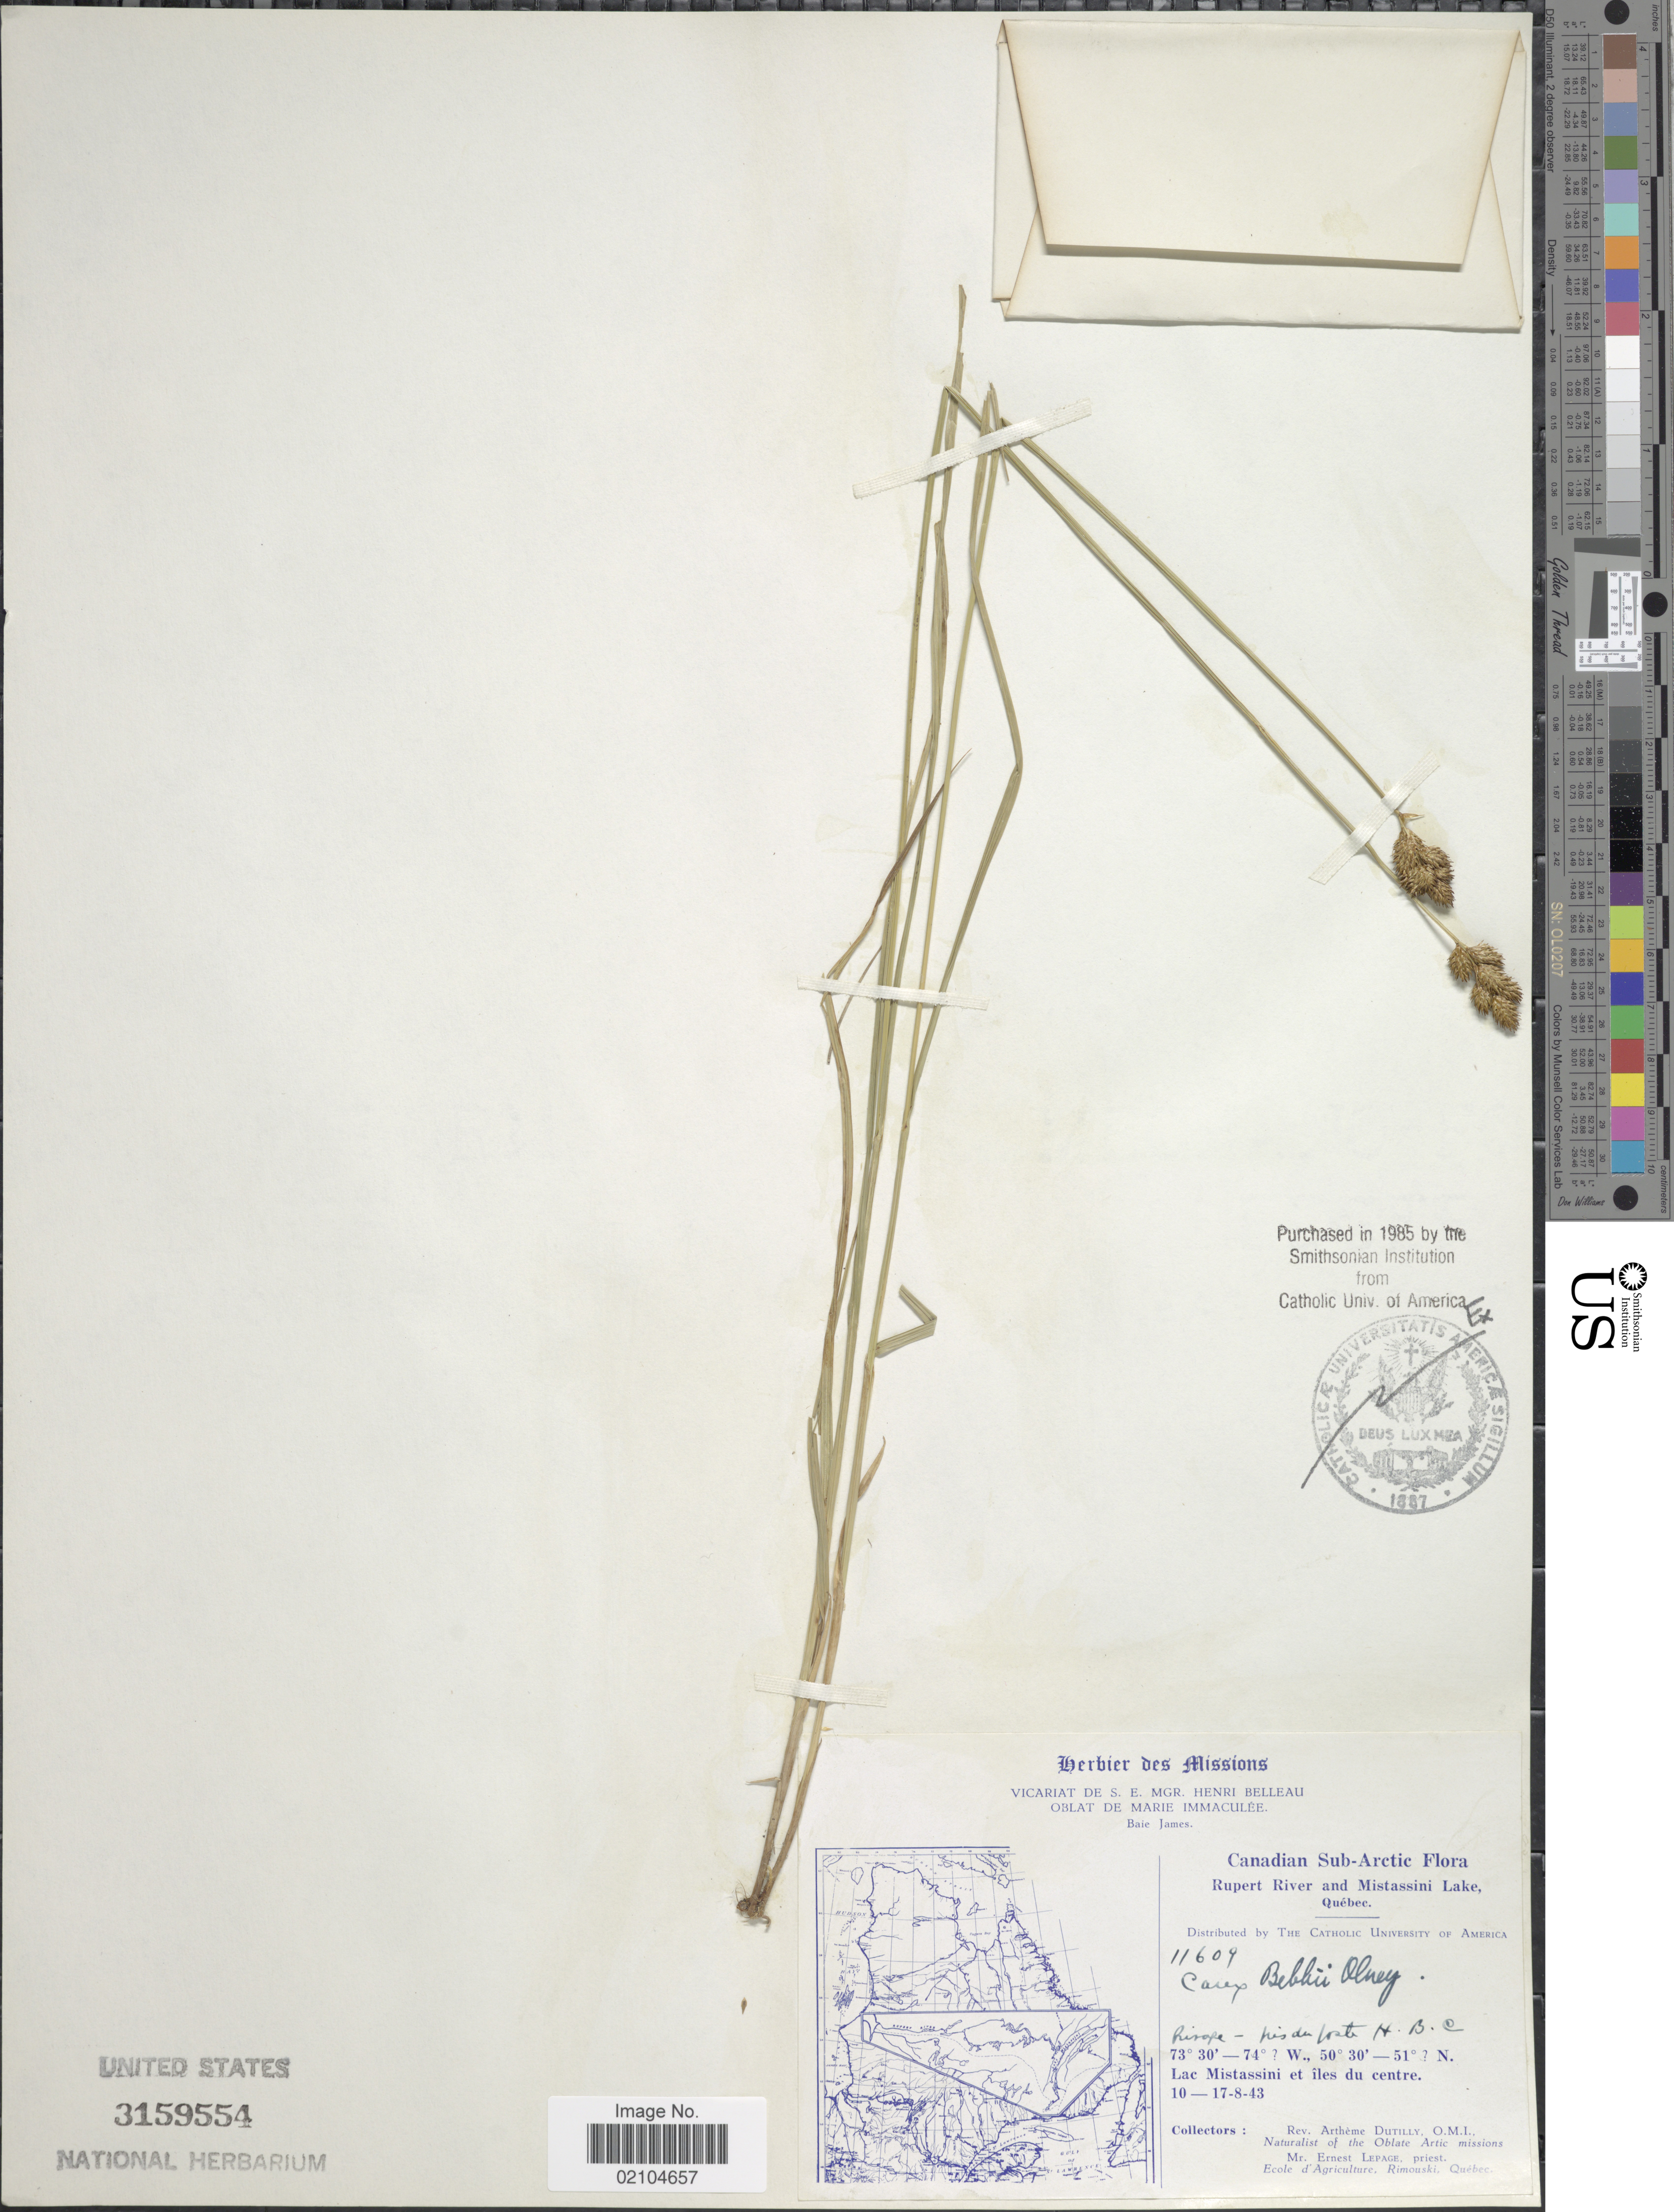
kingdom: Plantae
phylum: Tracheophyta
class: Liliopsida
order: Poales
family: Cyperaceae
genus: Carex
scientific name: Carex bebbii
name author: (L.H. Bailey) Olney ex Fernald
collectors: A. Dutilly & E. Lepage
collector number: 11609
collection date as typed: Transcribed d/m/y: 10/8/43 to 17/8/43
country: Canada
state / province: Quebec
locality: Canadian Sub-Arctic, Rupert River and Mistassini Lake, Quebec, Lac Mistassini et iles du centre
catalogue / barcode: US 3159554